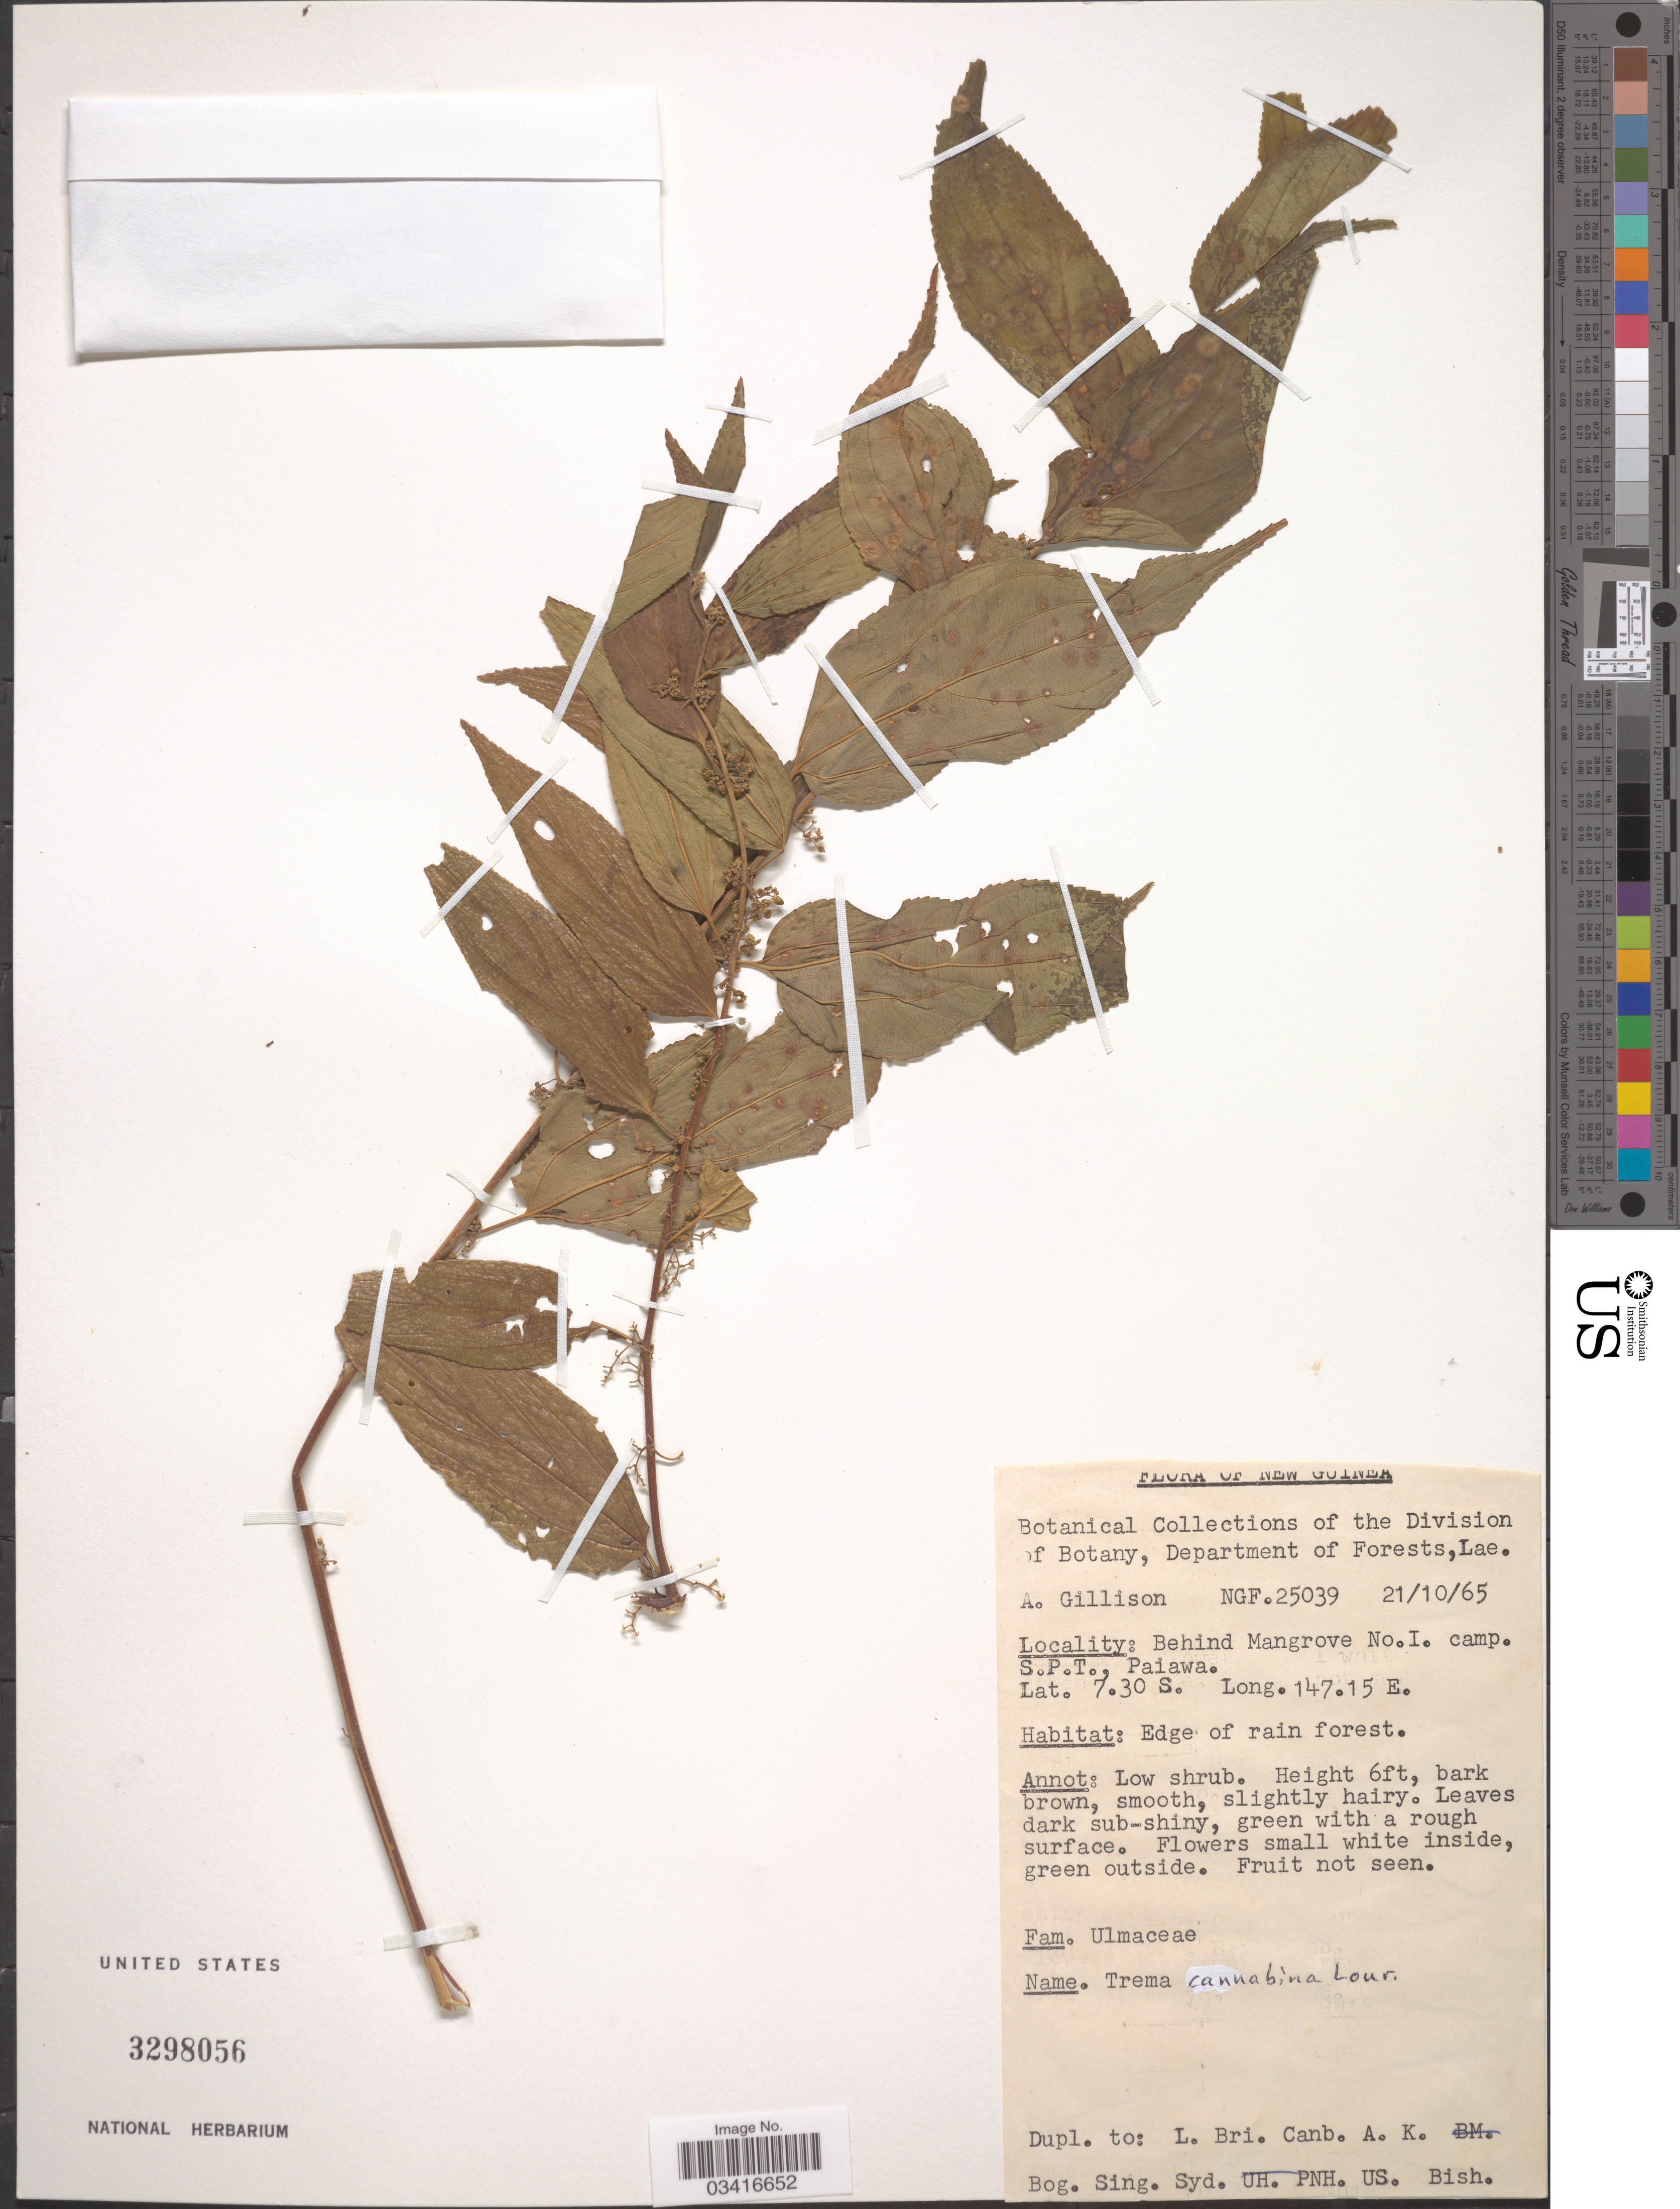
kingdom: Plantae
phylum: Tracheophyta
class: Magnoliopsida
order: Rosales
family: Cannabaceae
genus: Trema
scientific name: Trema cannabina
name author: Lour.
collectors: A. Gillison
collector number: NGF 25039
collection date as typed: Transcribed d/m/y: 21/10/65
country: Papua New Guinea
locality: New Guinea. Behind Mangrove No. I. camp S.P.T., Paiawa.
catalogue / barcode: US 3298056